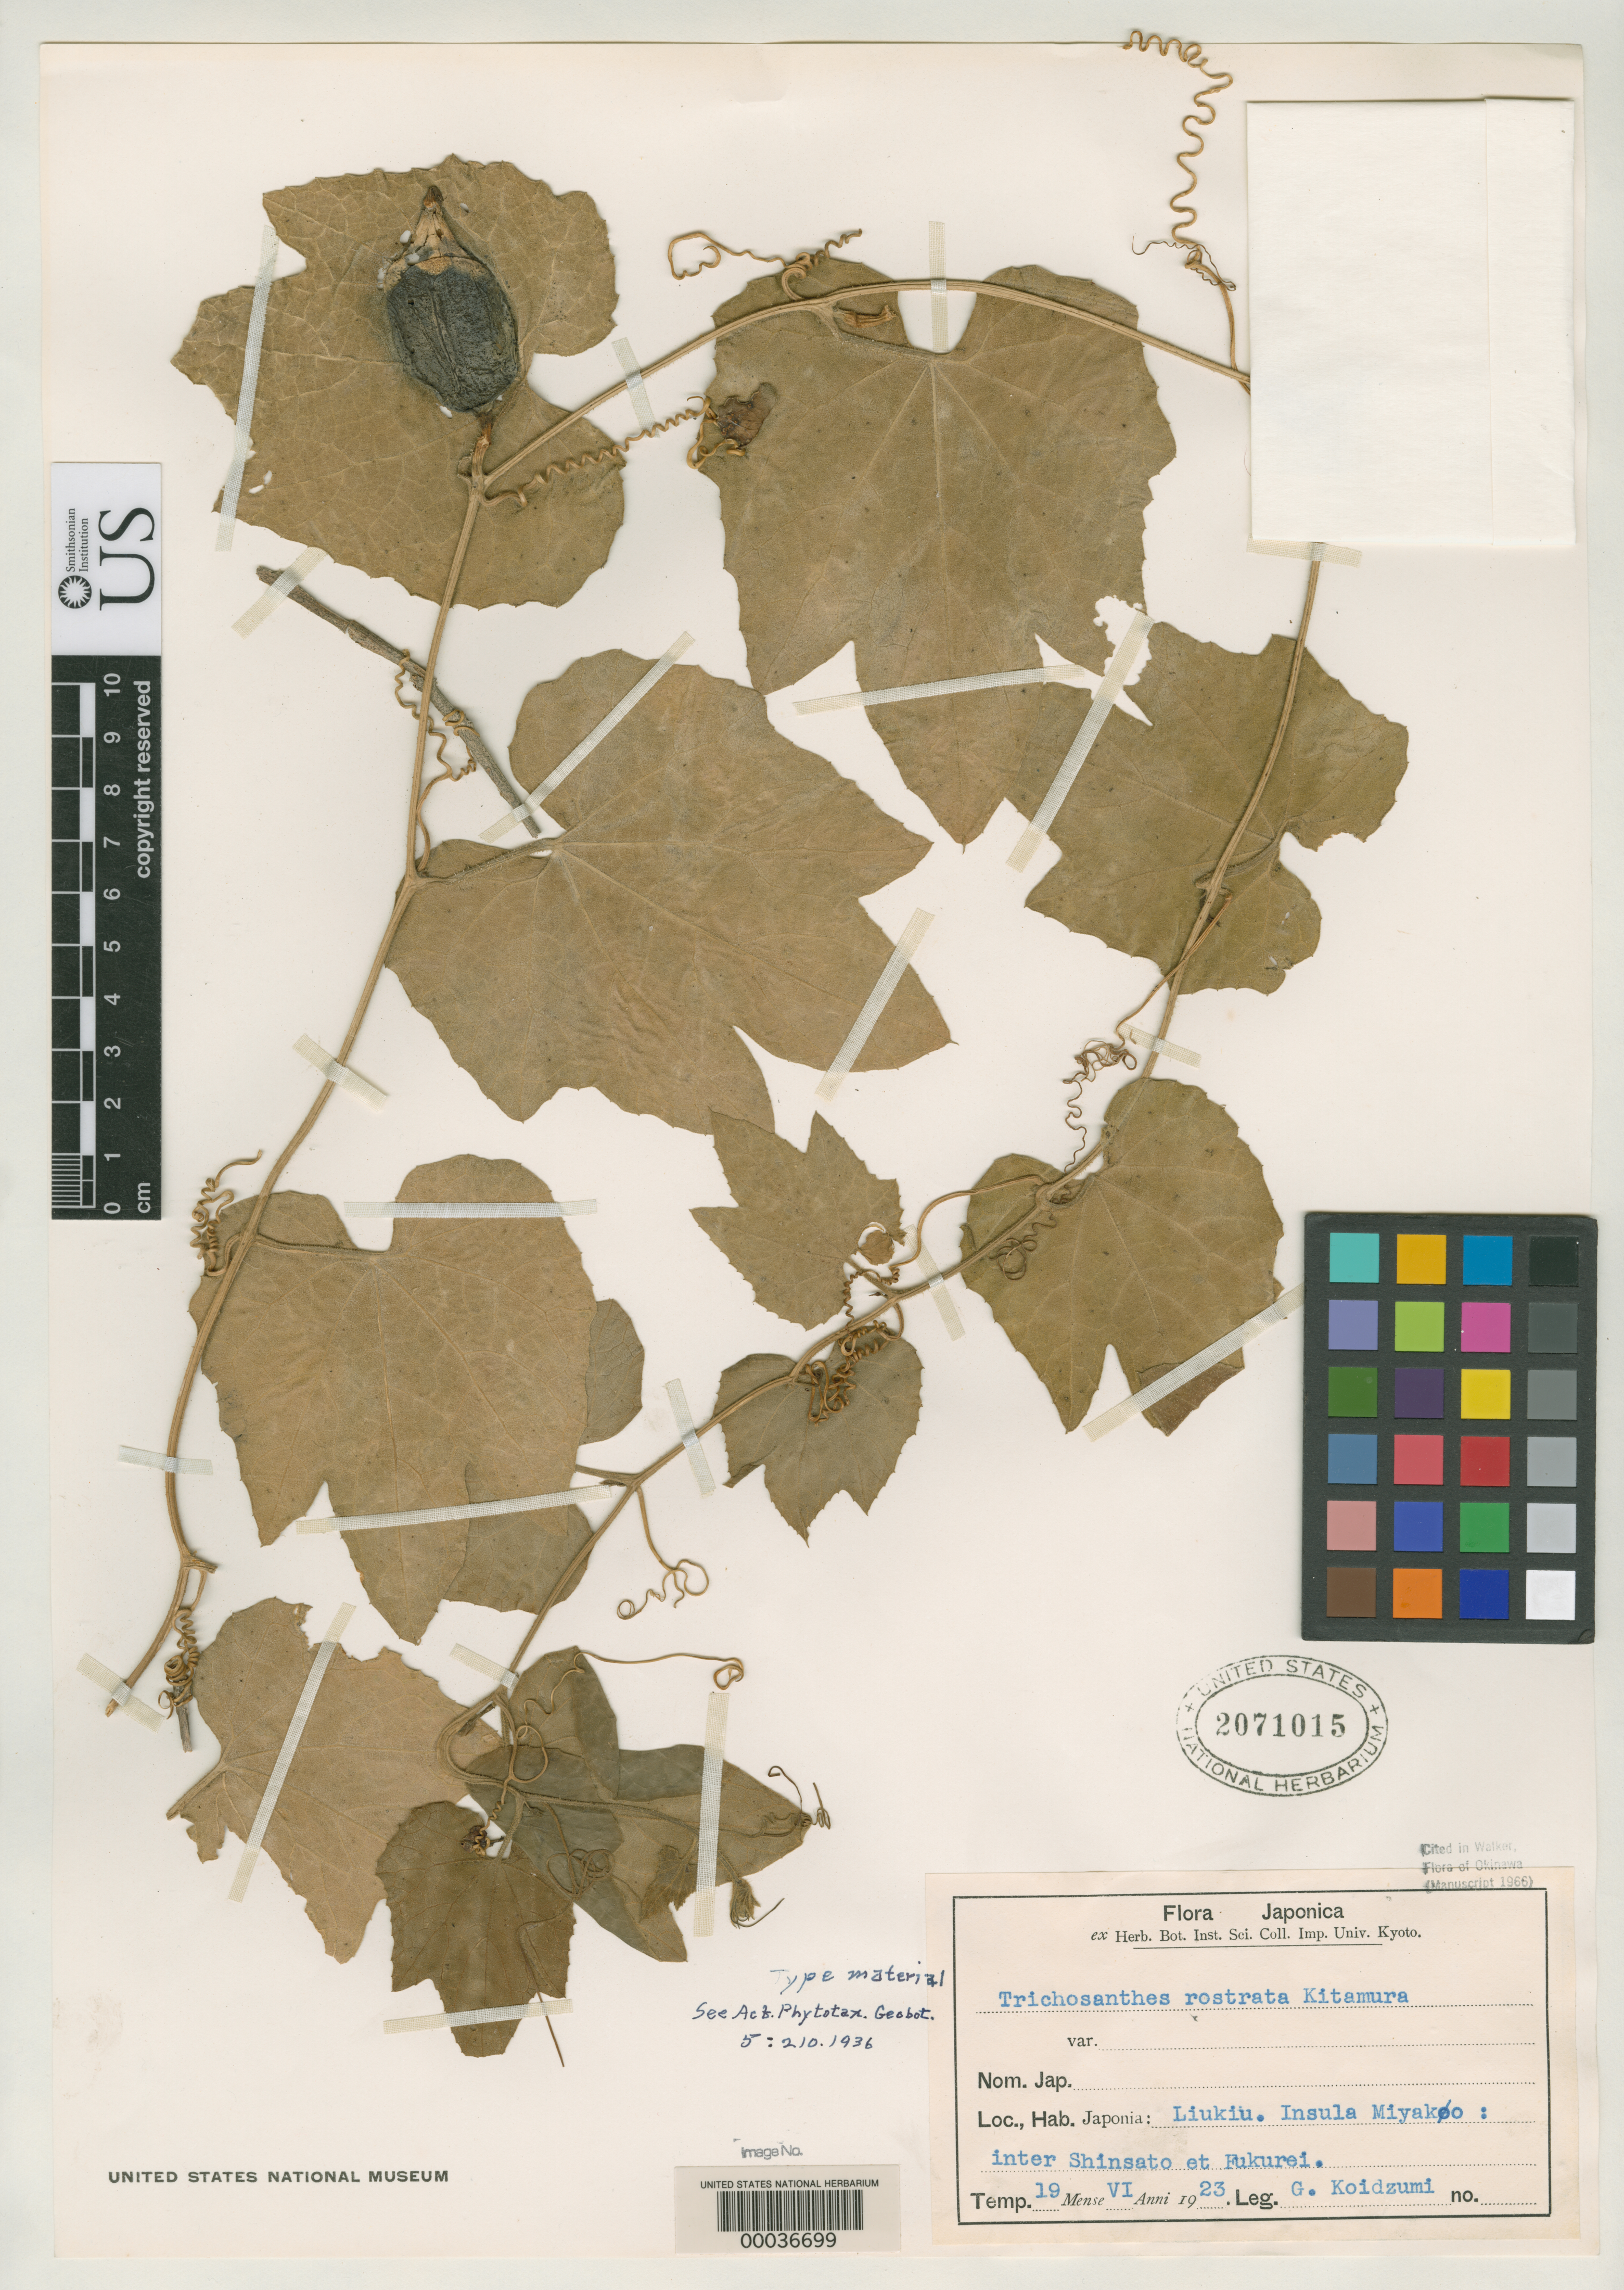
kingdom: Plantae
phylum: Tracheophyta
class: Magnoliopsida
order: Cucurbitales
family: Cucurbitaceae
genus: Trichosanthes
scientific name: Trichosanthes rostrata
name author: Kitamura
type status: Isotype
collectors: G. Koidzumi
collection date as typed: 19 Jun 1923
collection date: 1923-06-19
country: Japan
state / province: Okinawa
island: Miyako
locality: Between Shinsato & Fukurei.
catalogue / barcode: US 2071015